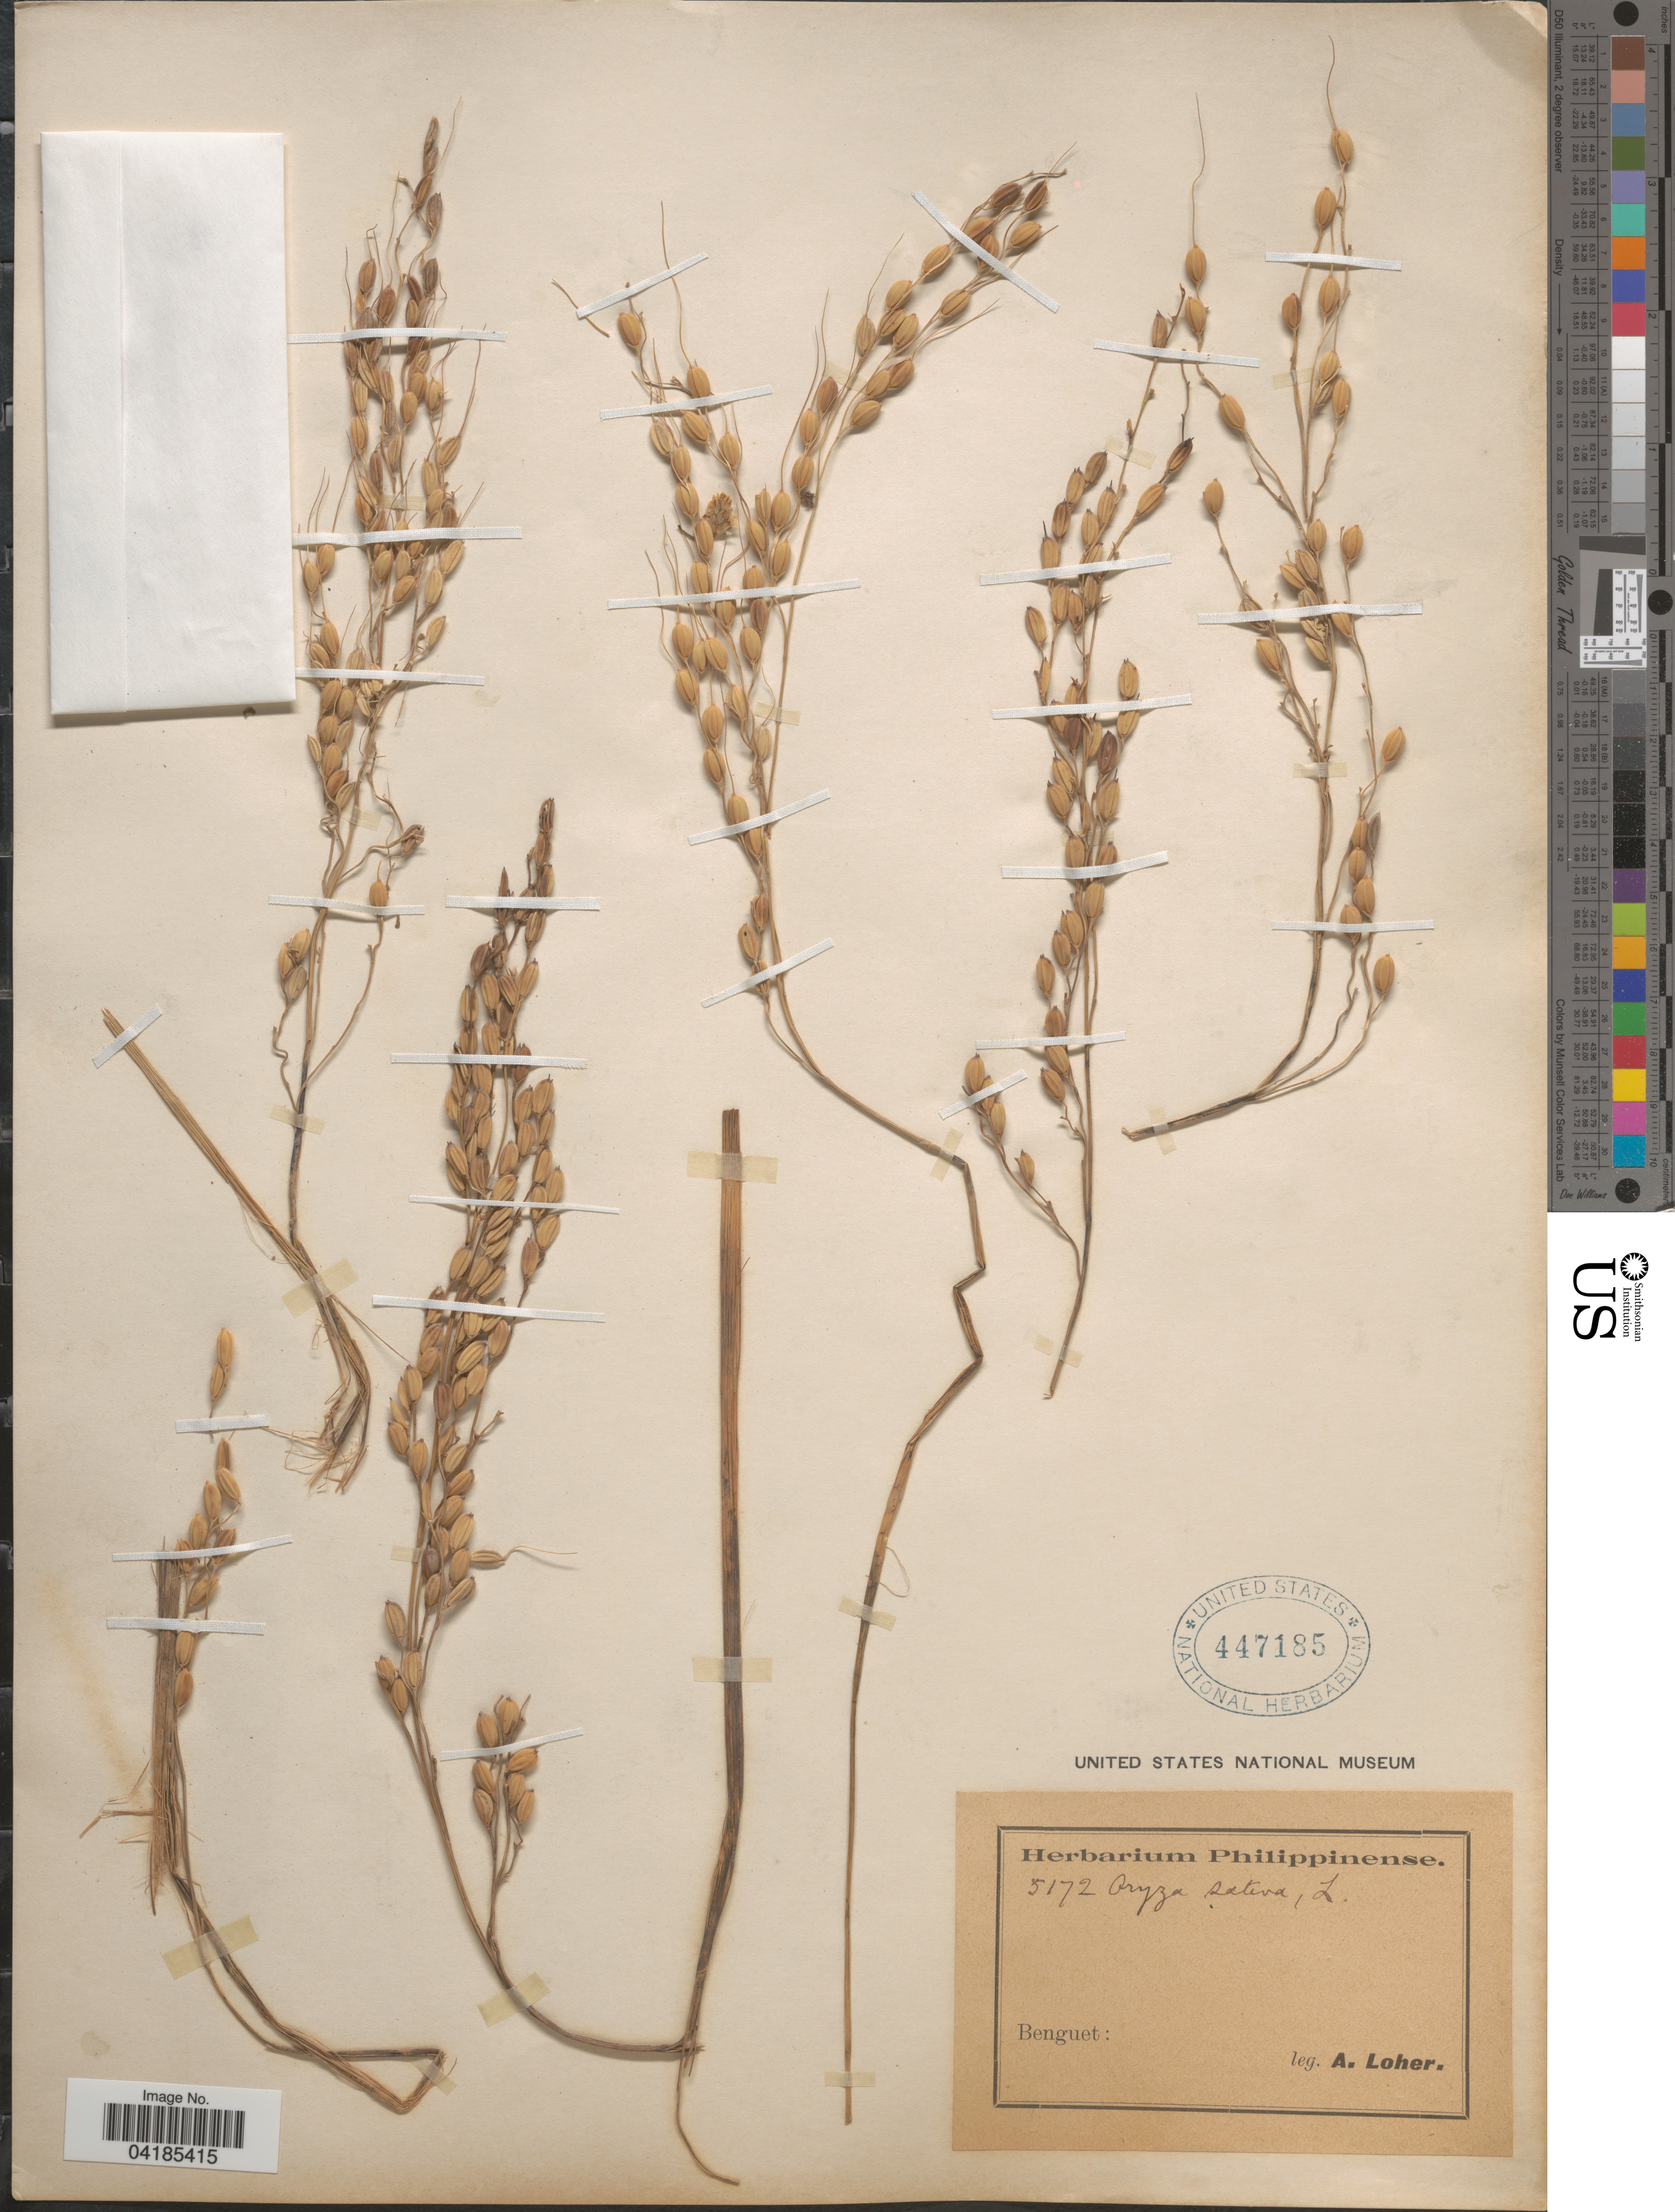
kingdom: Plantae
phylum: Tracheophyta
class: Liliopsida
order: Poales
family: Poaceae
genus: Oryza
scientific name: Oryza sativa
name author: L.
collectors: A. Loher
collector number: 5172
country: Philippines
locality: Benguet.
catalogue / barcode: US 447185